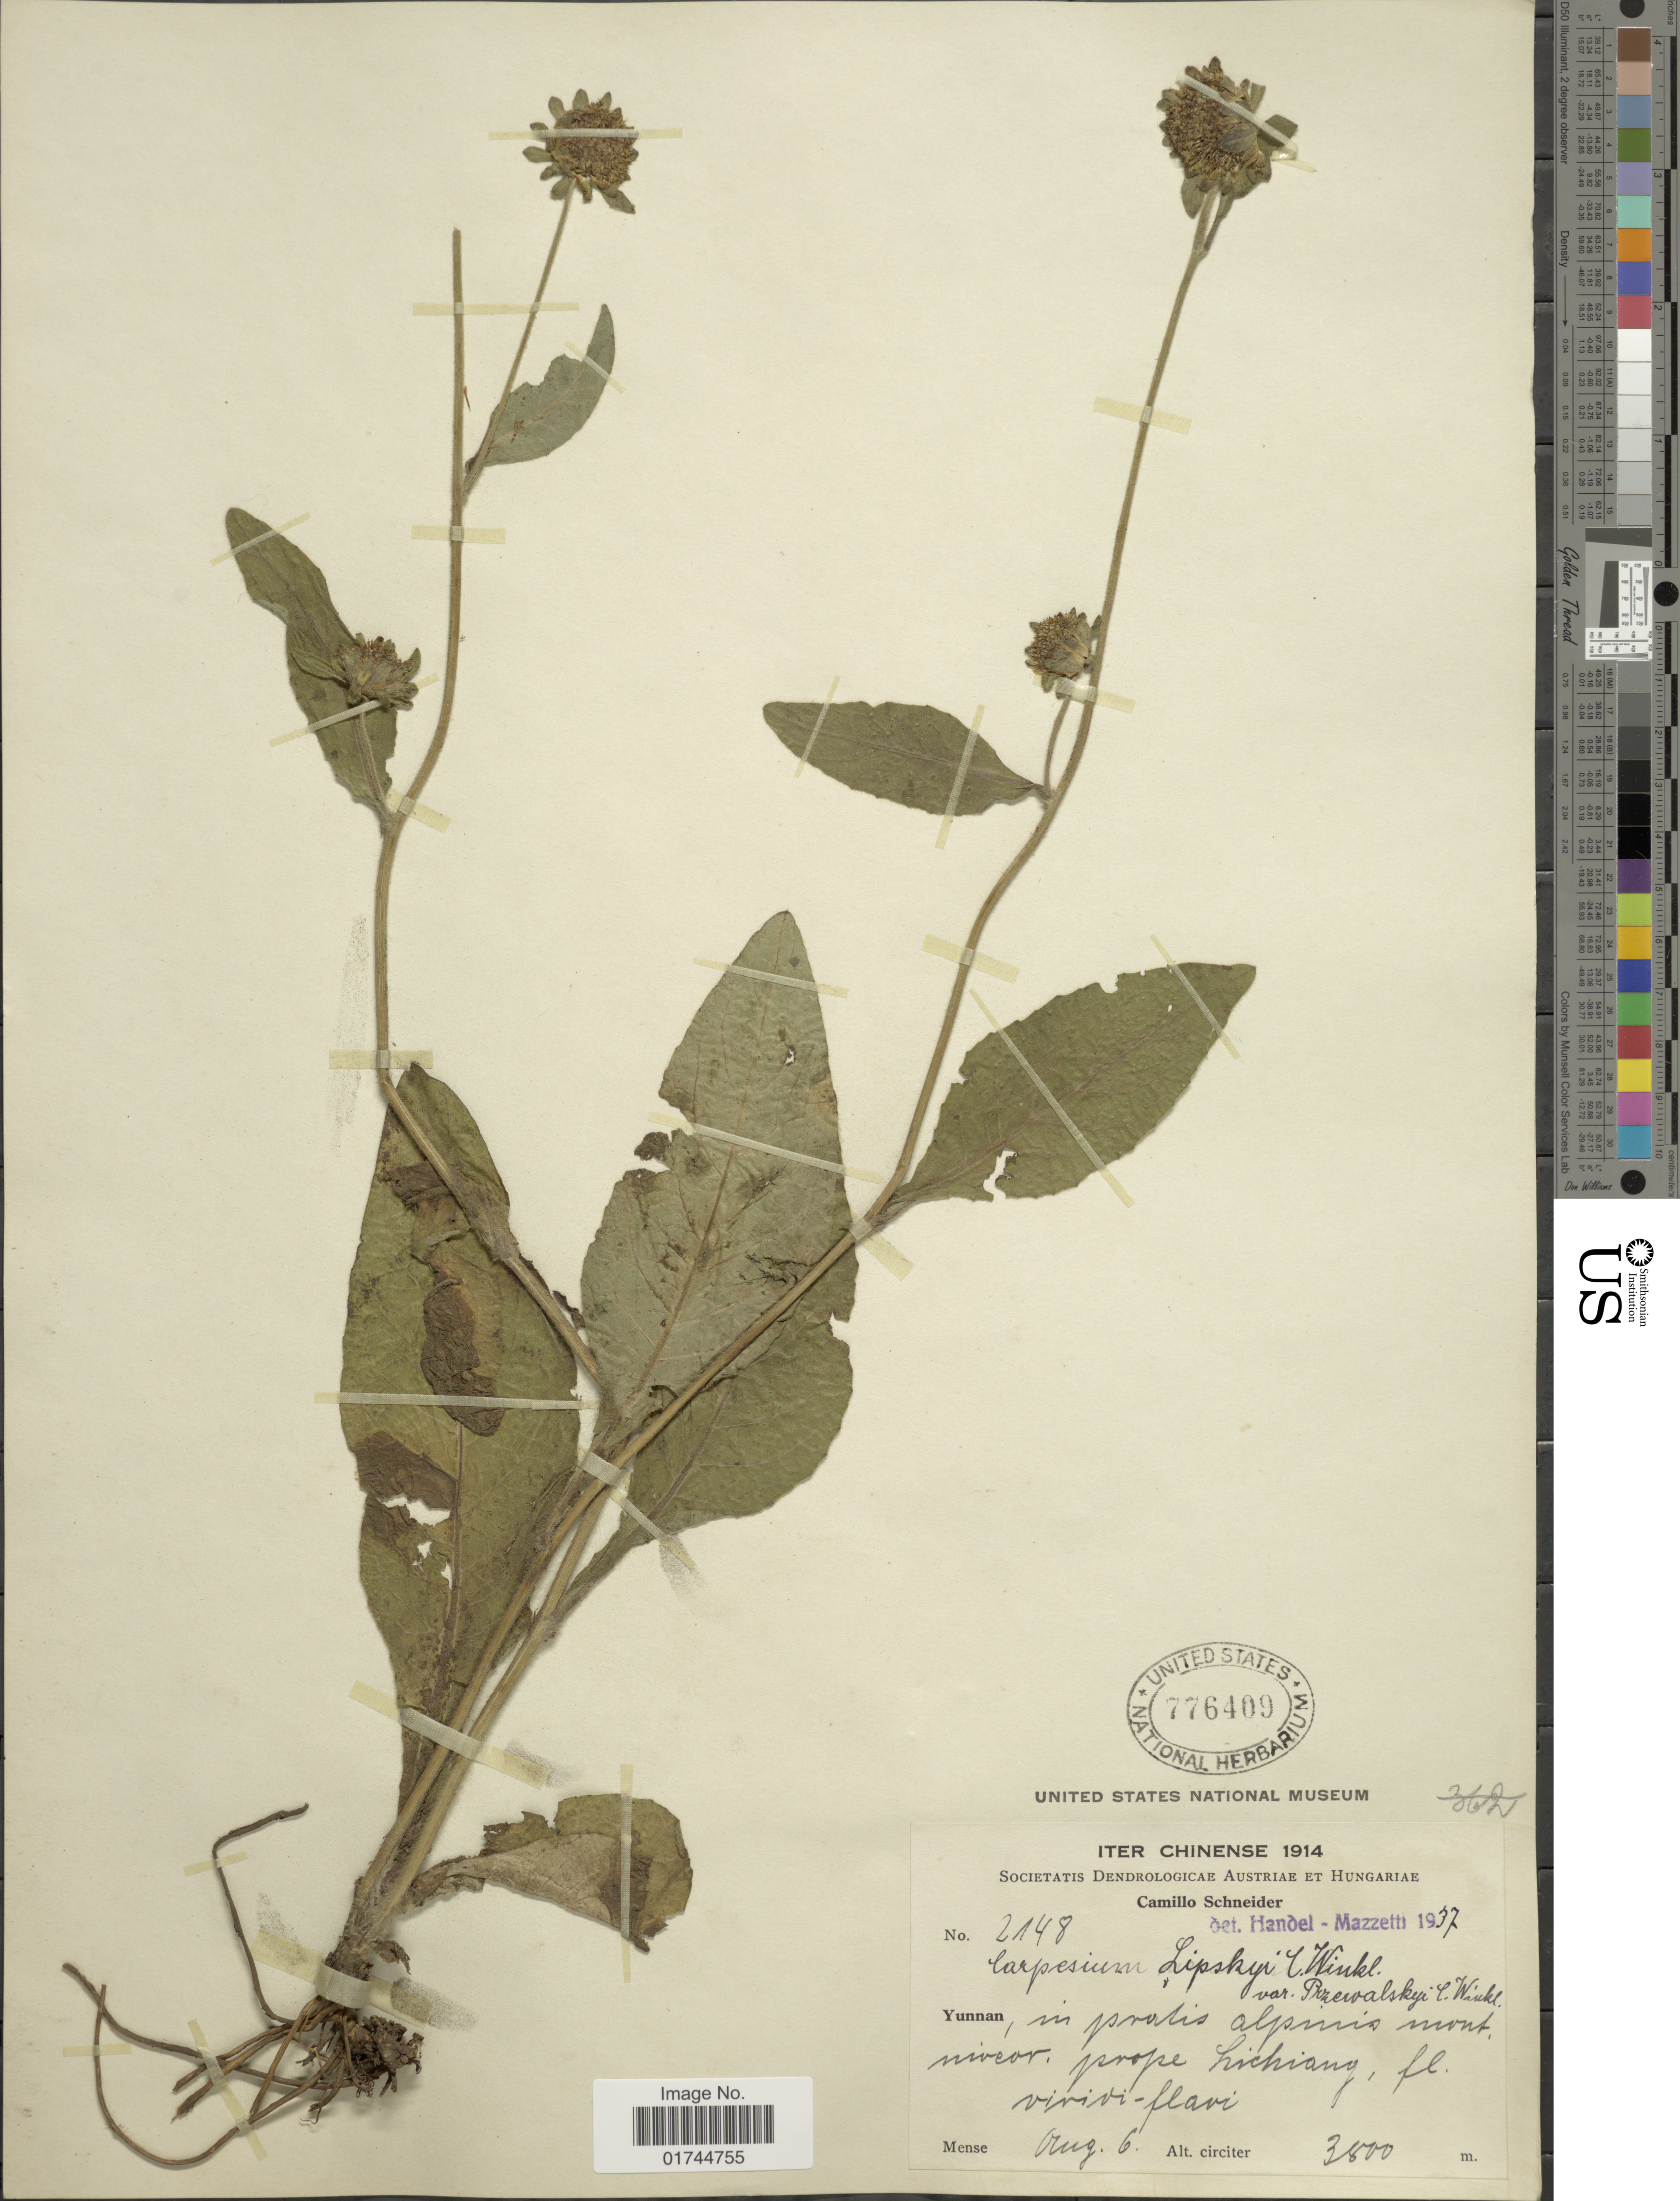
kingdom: Plantae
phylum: Tracheophyta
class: Magnoliopsida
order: Asterales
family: Asteraceae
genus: Carpesium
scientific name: Carpesium lipskyi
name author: C. Winkl.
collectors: C. K. Schneider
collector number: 2148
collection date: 1914-08-06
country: China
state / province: Yunnan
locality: In protis alpinis mont niveau, prope Lichiang, fl. vivivo-flavi [interpreted]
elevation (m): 3800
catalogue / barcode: US 776409